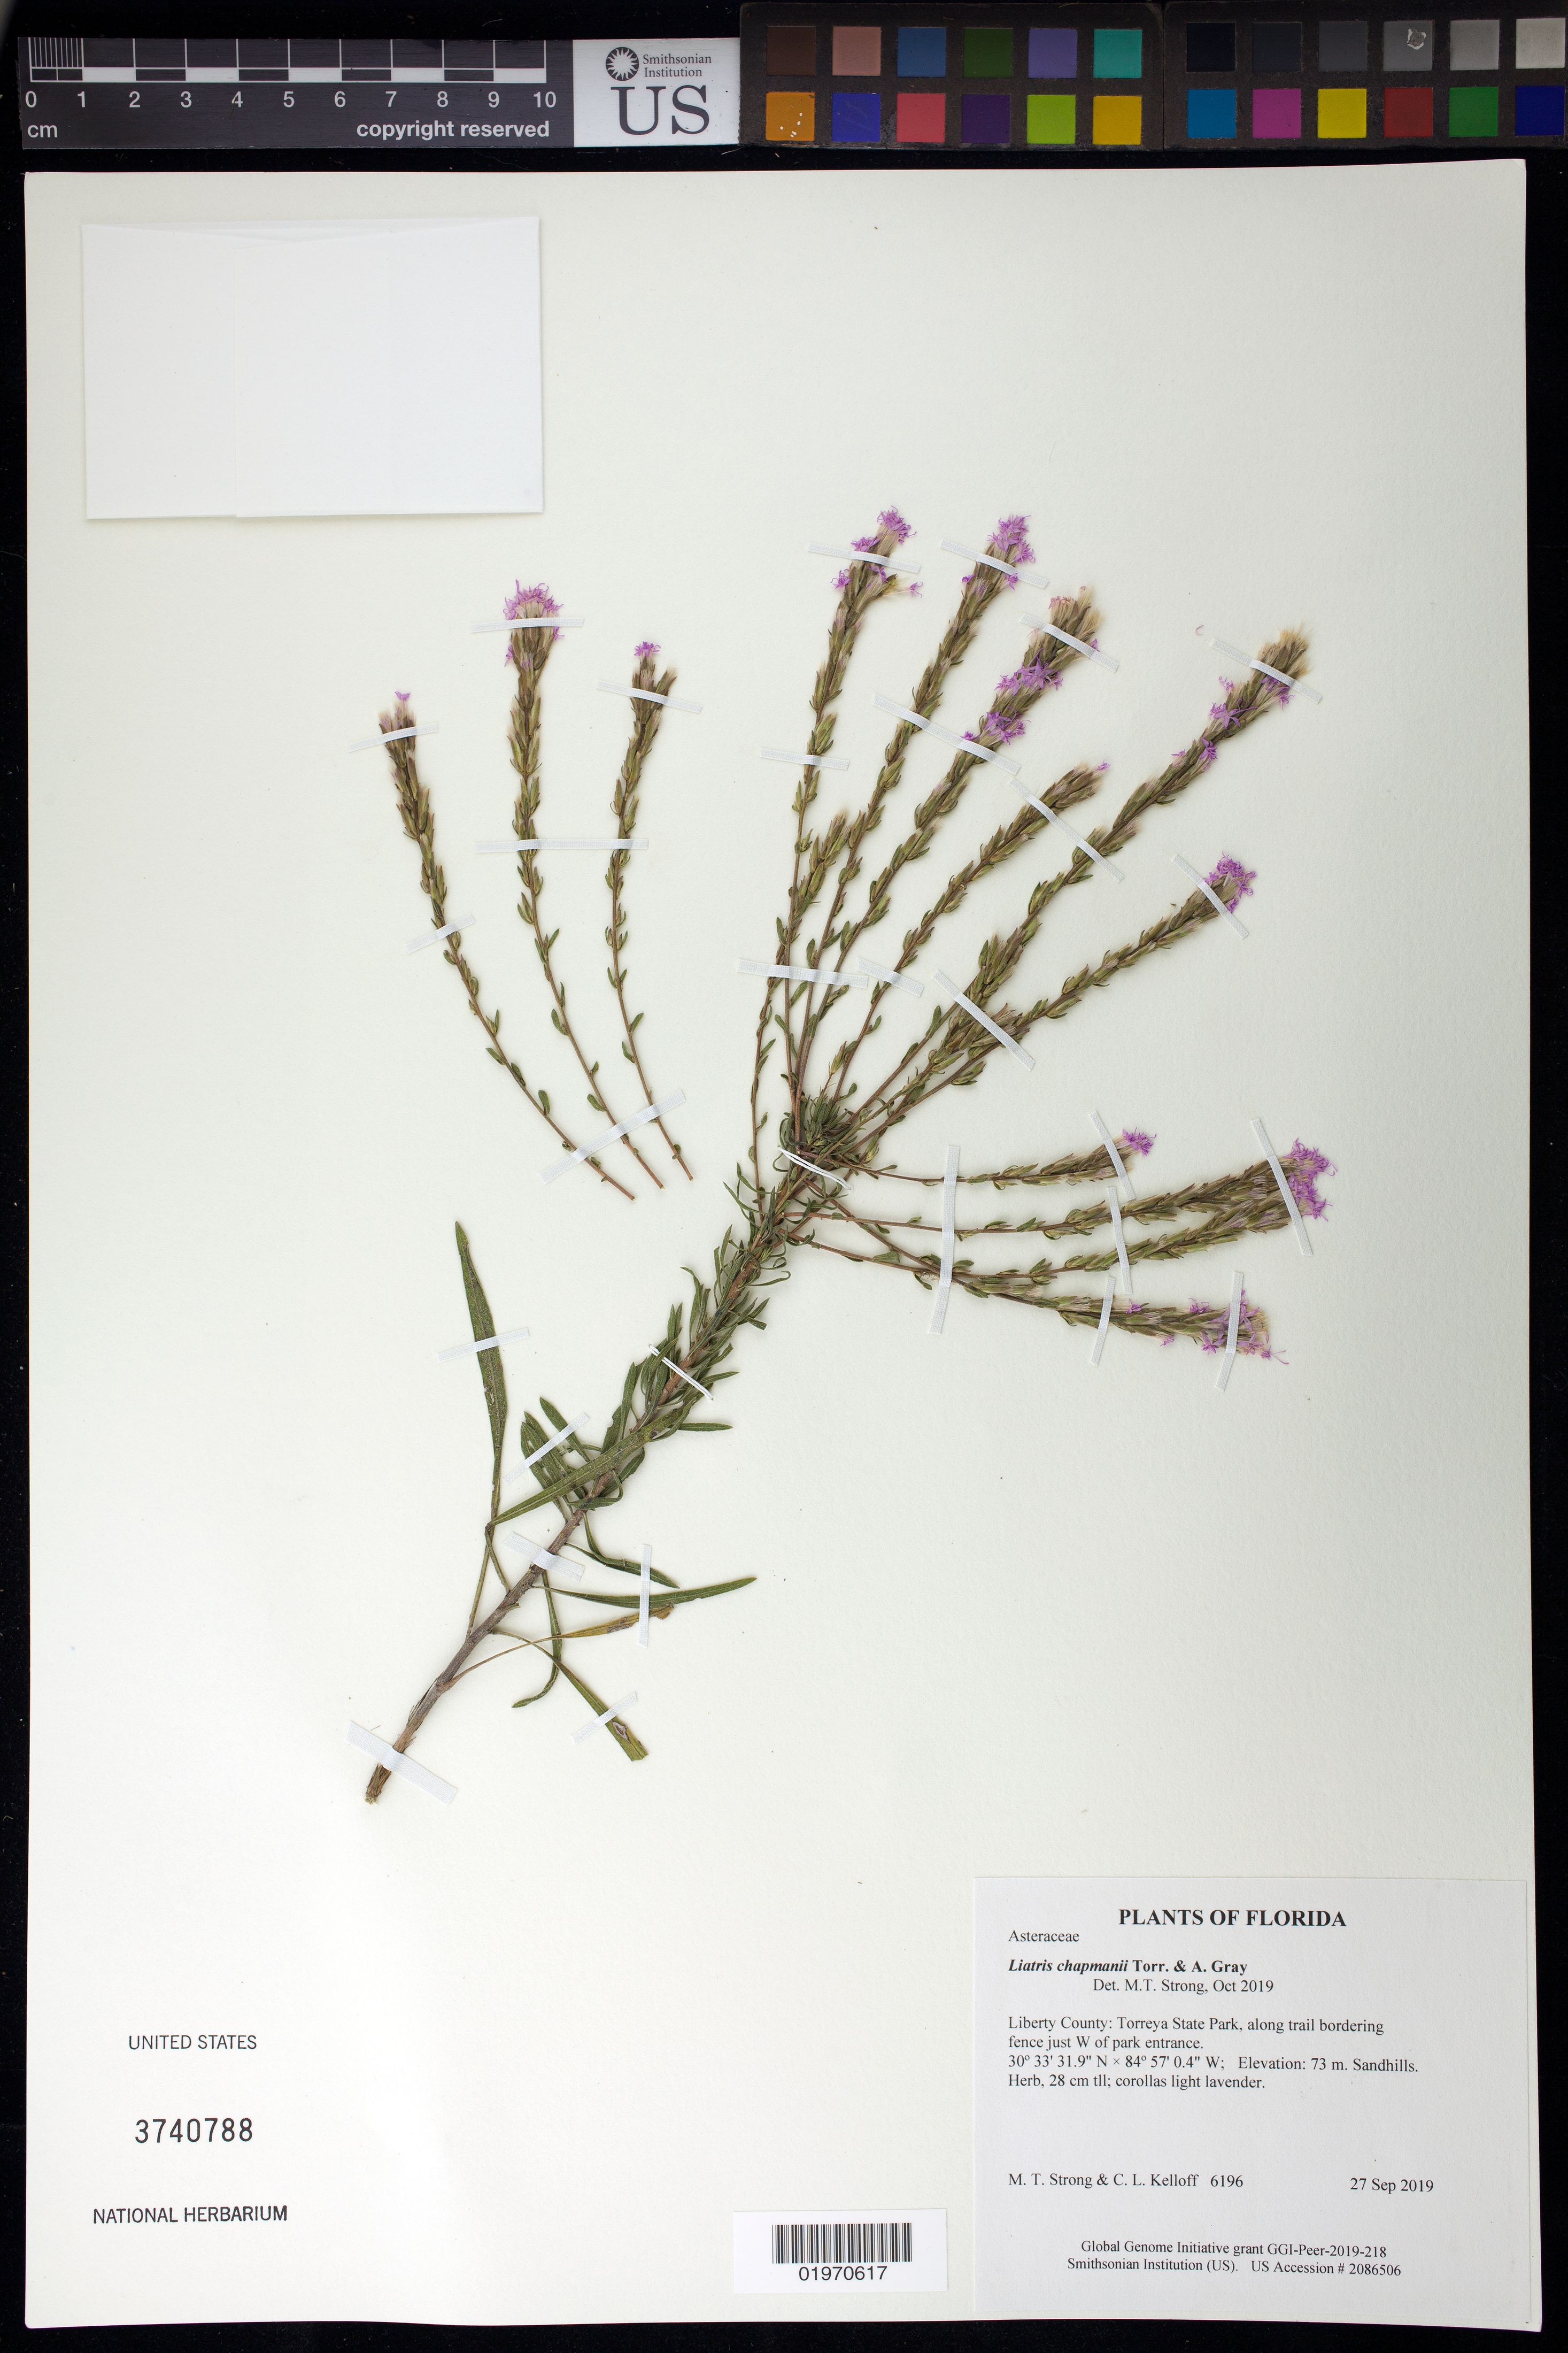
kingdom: Plantae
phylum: Tracheophyta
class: Magnoliopsida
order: Asterales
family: Asteraceae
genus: Liatris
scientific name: Liatris chapmanii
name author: Torr. & A. Gray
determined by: Strong, Mark T., (BOT), Smithsonian Institution - National Museum of Natural History (UNITED STATES)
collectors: M. T. Strong & C. L. Kelloff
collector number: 6196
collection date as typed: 27 Sep 2019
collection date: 2019-09-27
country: United States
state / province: Florida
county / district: Liberty County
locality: Torreya State Park, along trail bordering fence just W of park entrance.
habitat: Sandhills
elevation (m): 73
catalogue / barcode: US 3740788